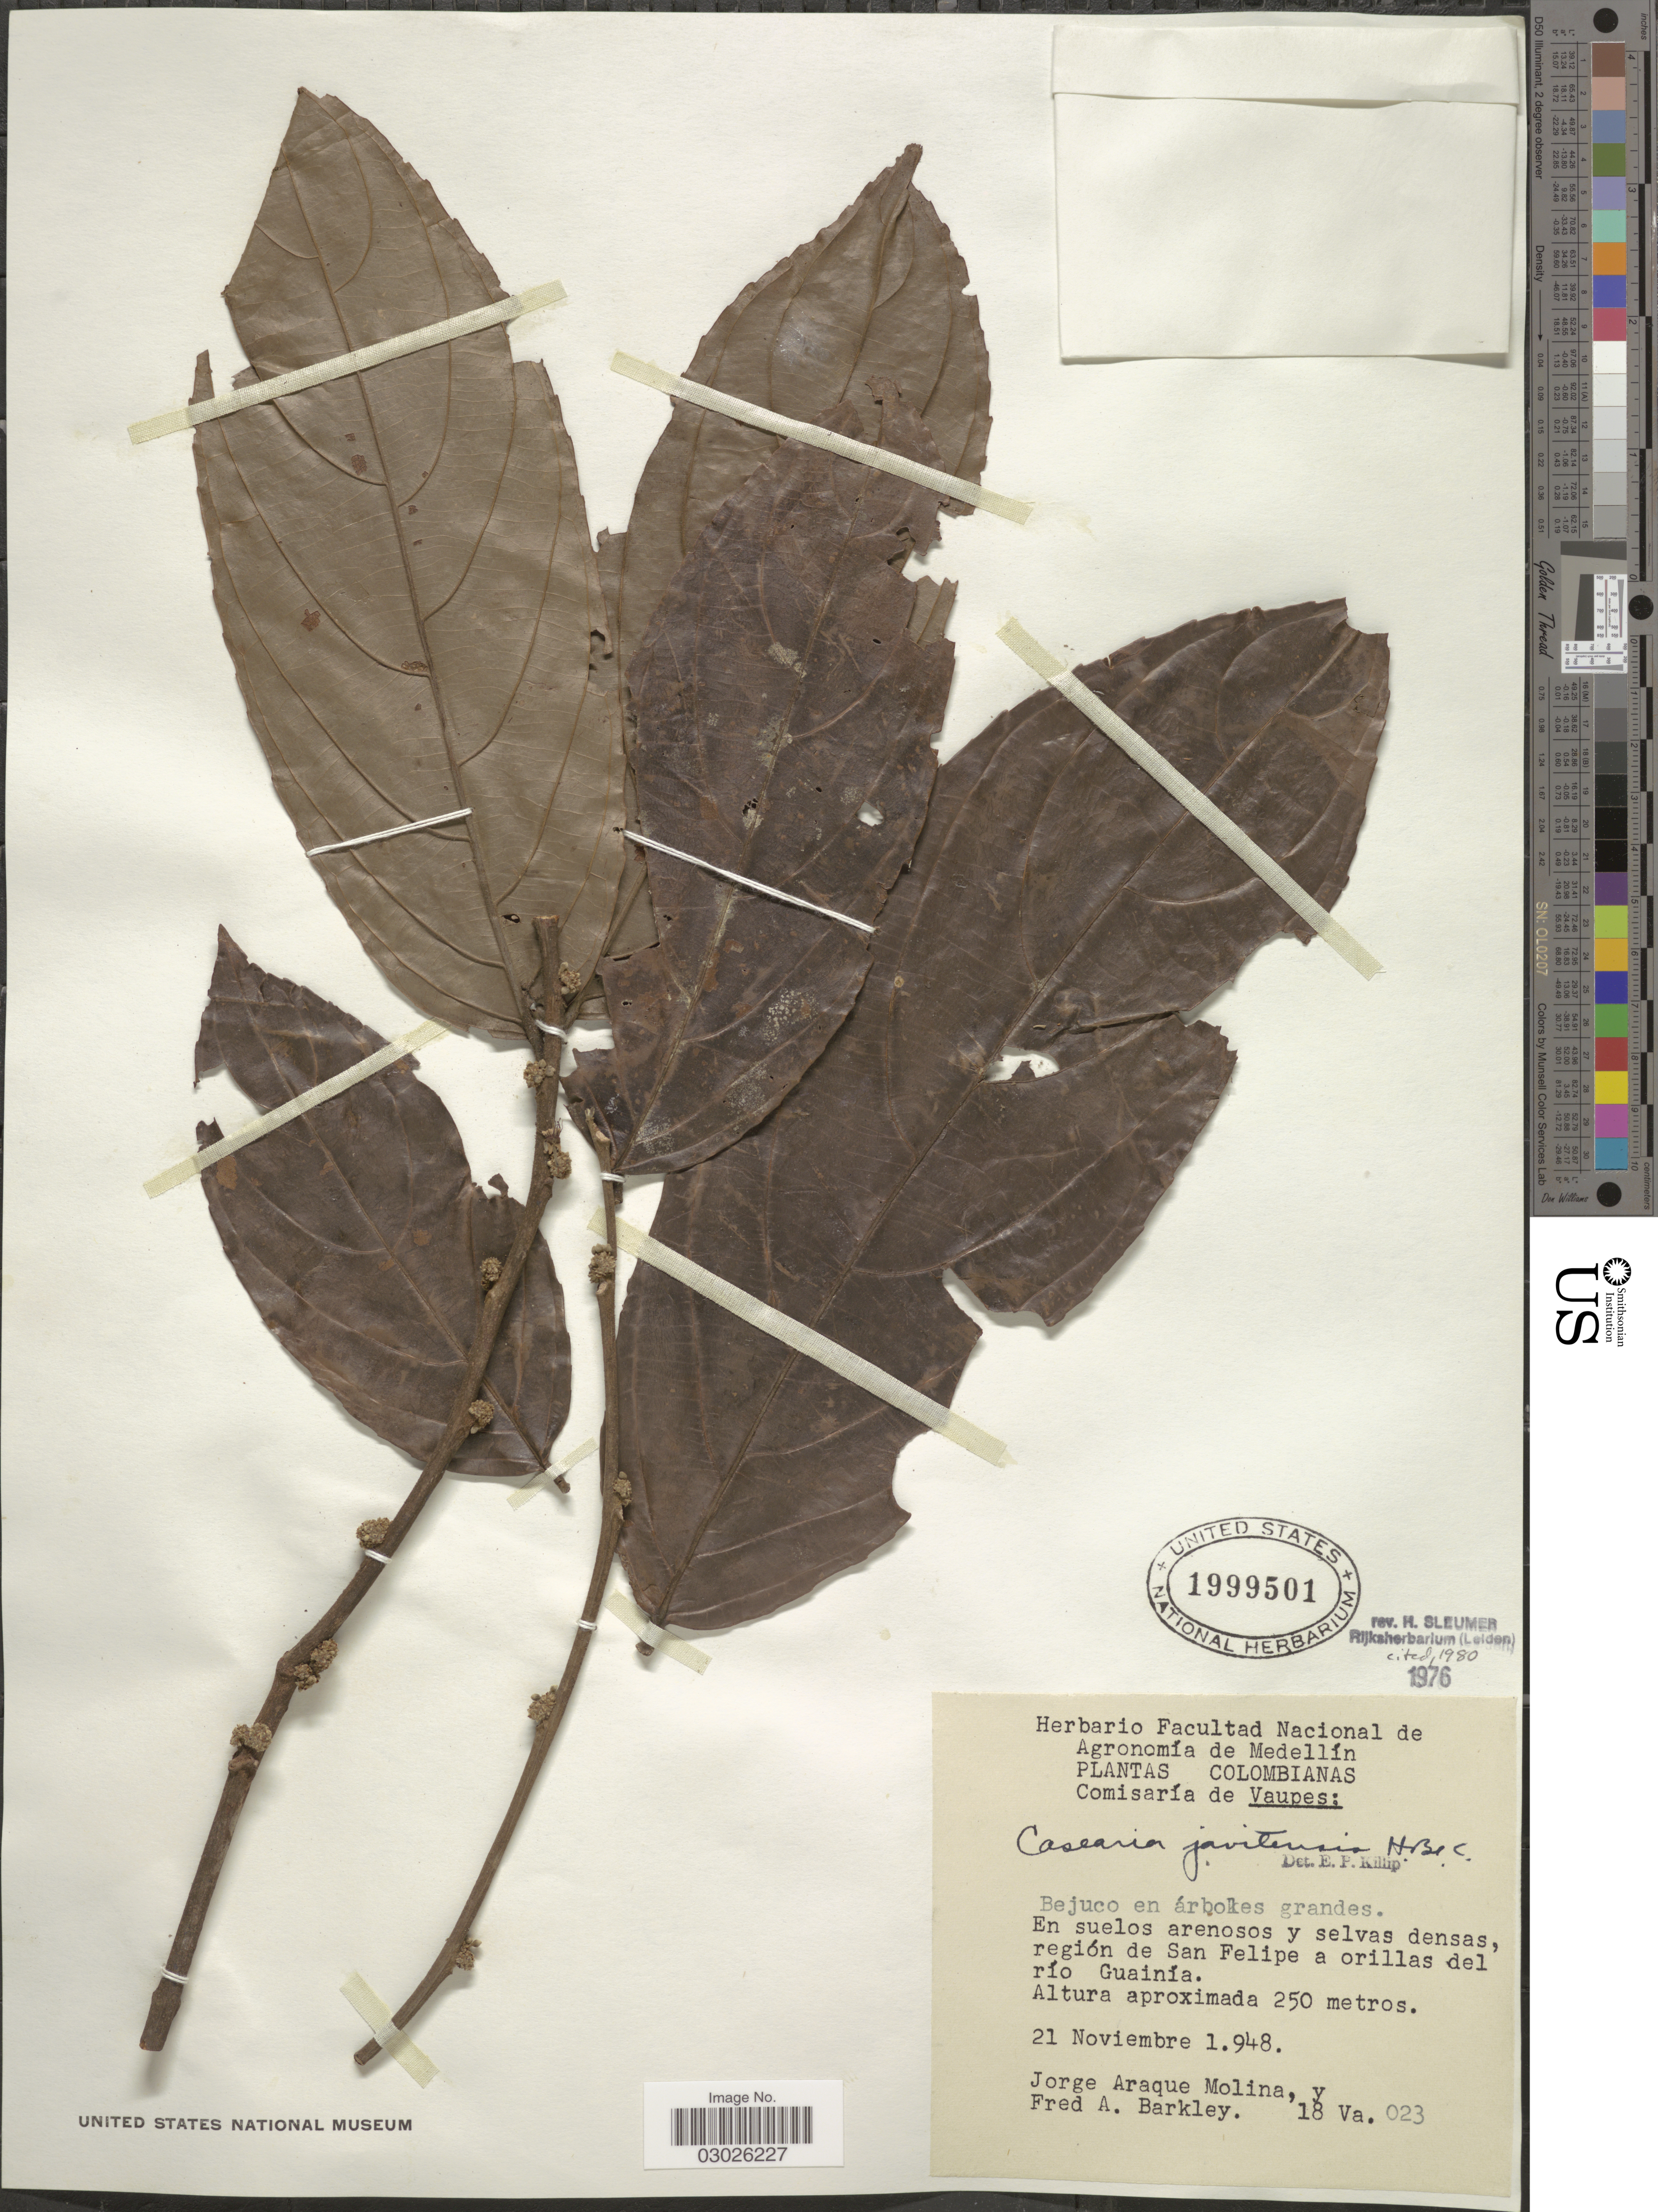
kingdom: Plantae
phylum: Tracheophyta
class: Magnoliopsida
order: Malpighiales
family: Salicaceae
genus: Piparea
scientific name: Piparea multiflora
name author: C.F. Gaertn.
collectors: J. A. Molina & F. A. Barkley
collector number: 18 Va. 023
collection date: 1948-11-21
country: Colombia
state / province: Vaupés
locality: Comisaría de Vaupes, región de San Felipe a orillas del río Guainia.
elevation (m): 250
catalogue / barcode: US 1999501